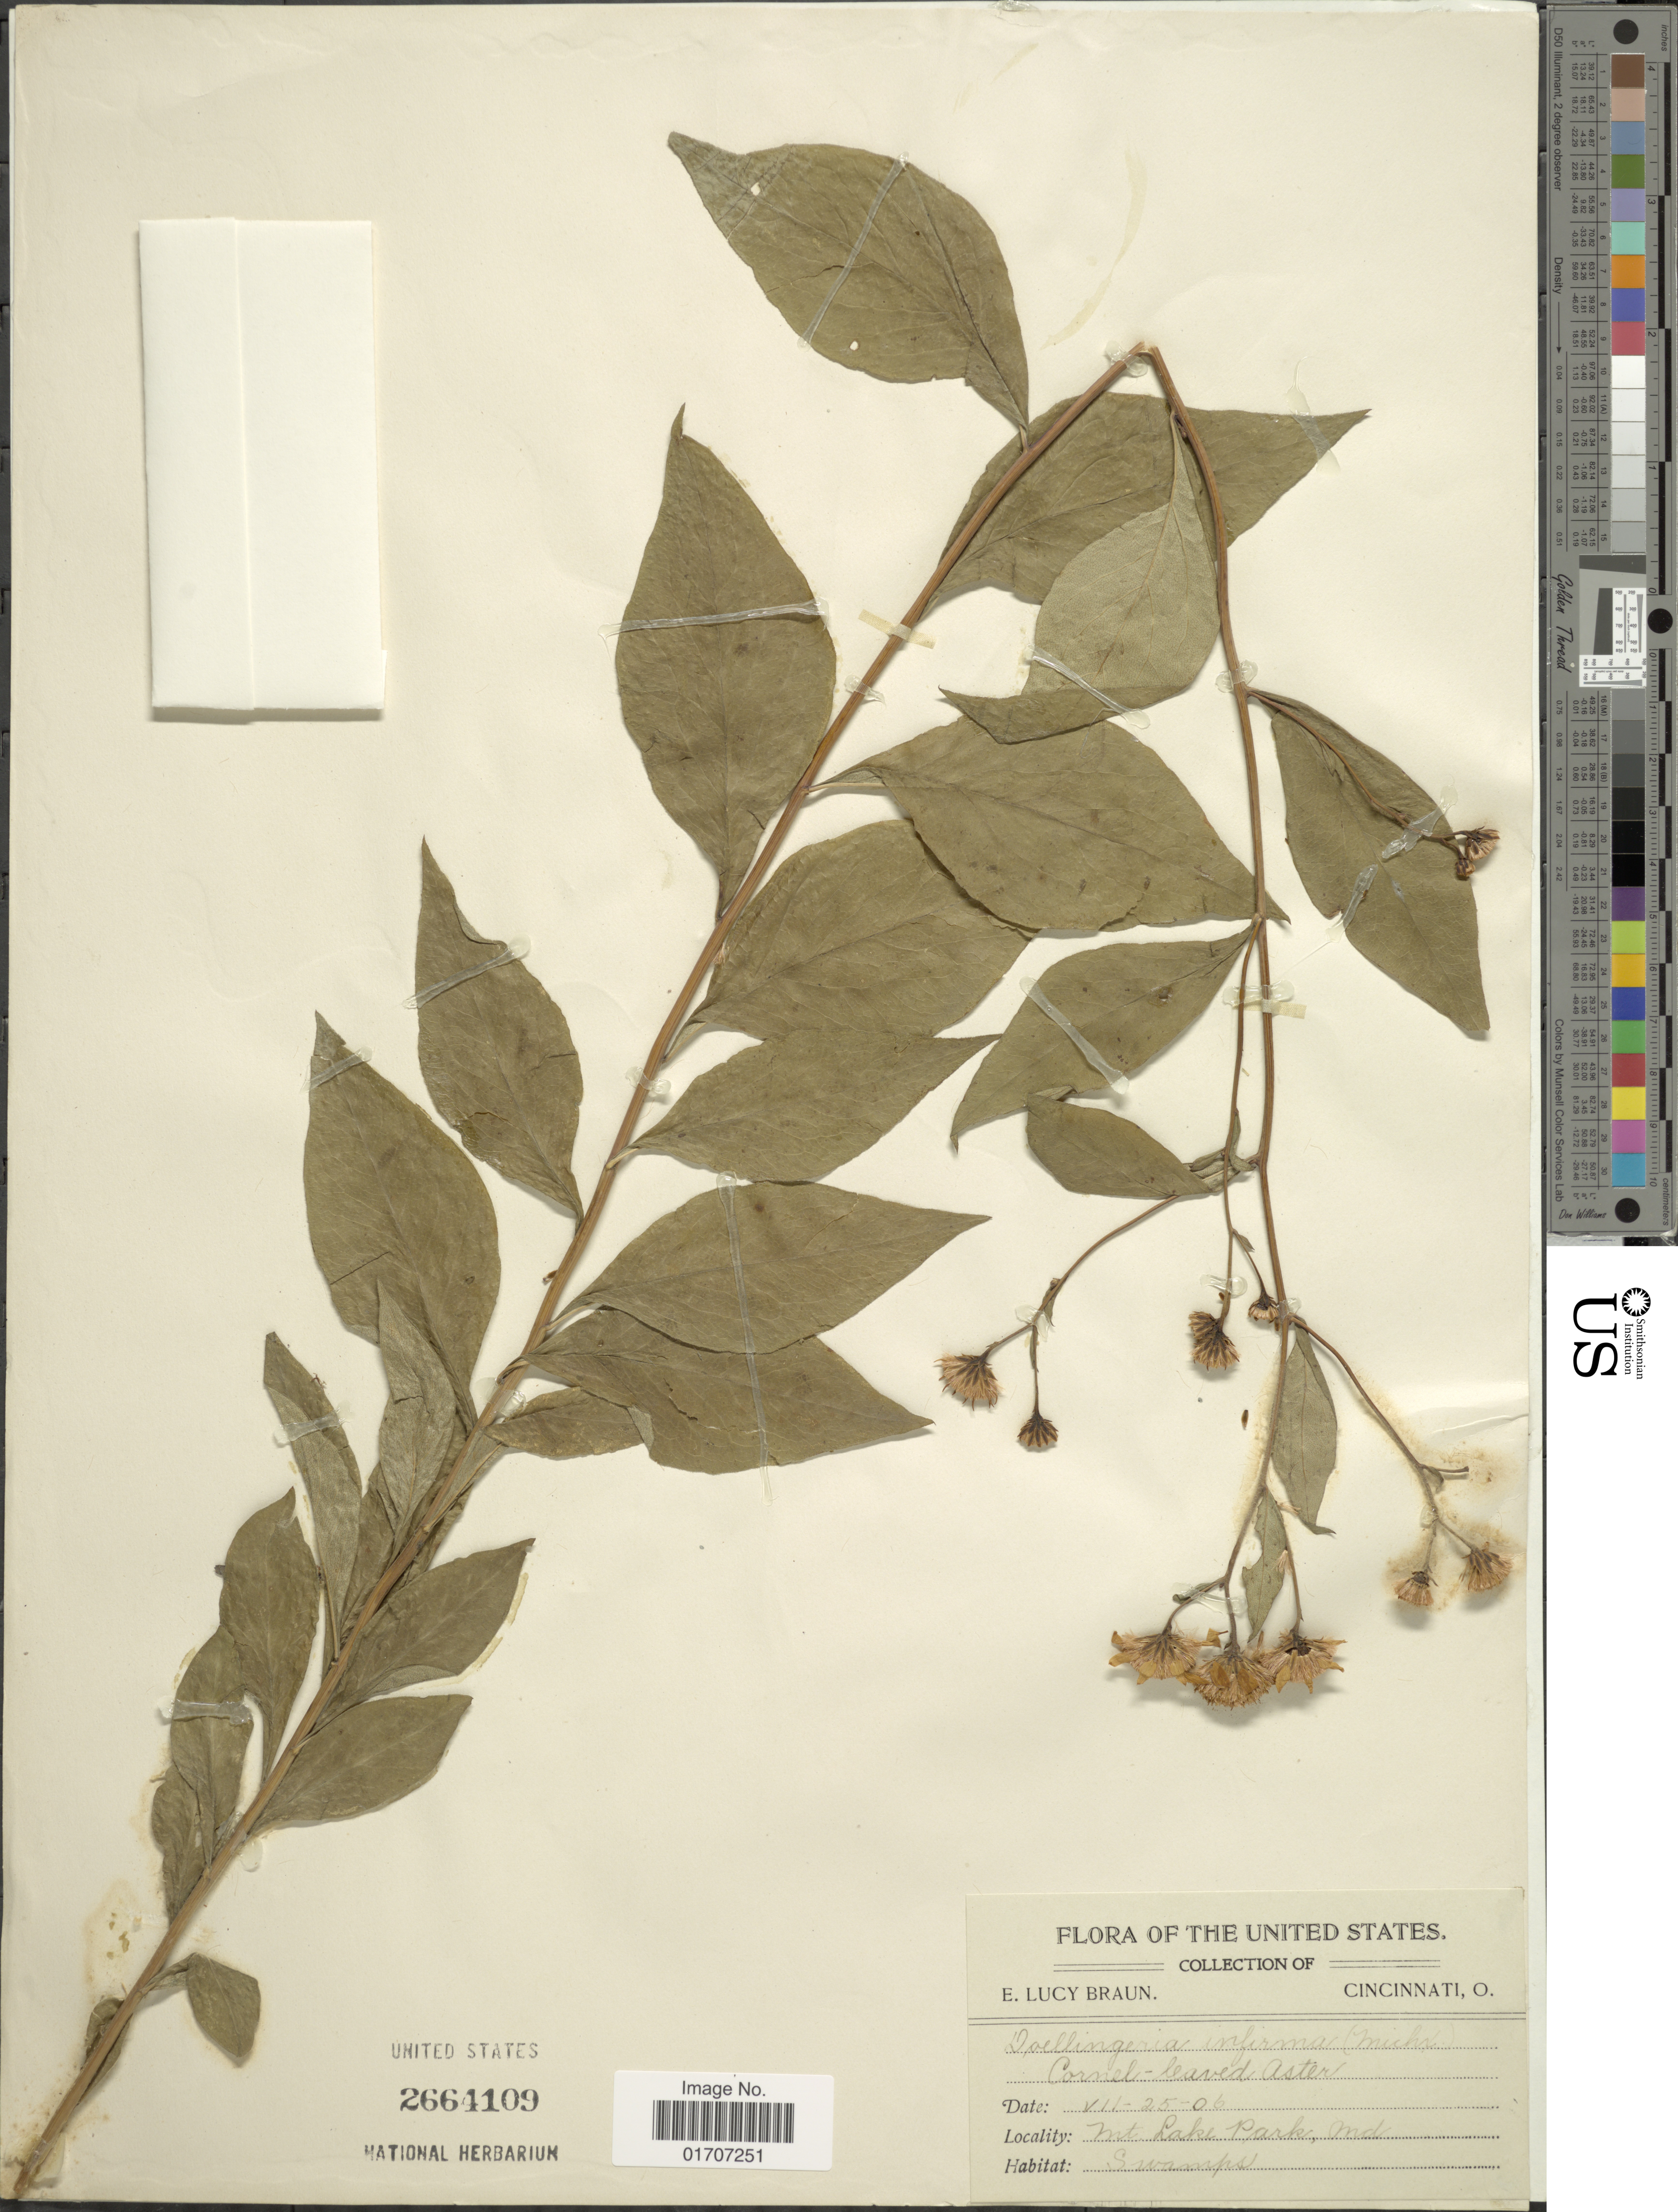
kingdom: Plantae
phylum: Tracheophyta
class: Magnoliopsida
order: Asterales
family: Asteraceae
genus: Doellingeria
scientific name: Doellingeria infirma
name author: (Michx.) Greene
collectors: E. L. Braun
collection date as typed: Transcribed d/m/y: 25/7/6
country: United States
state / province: Maryland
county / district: Garrett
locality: Mt. Lake Park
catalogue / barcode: US 2664109